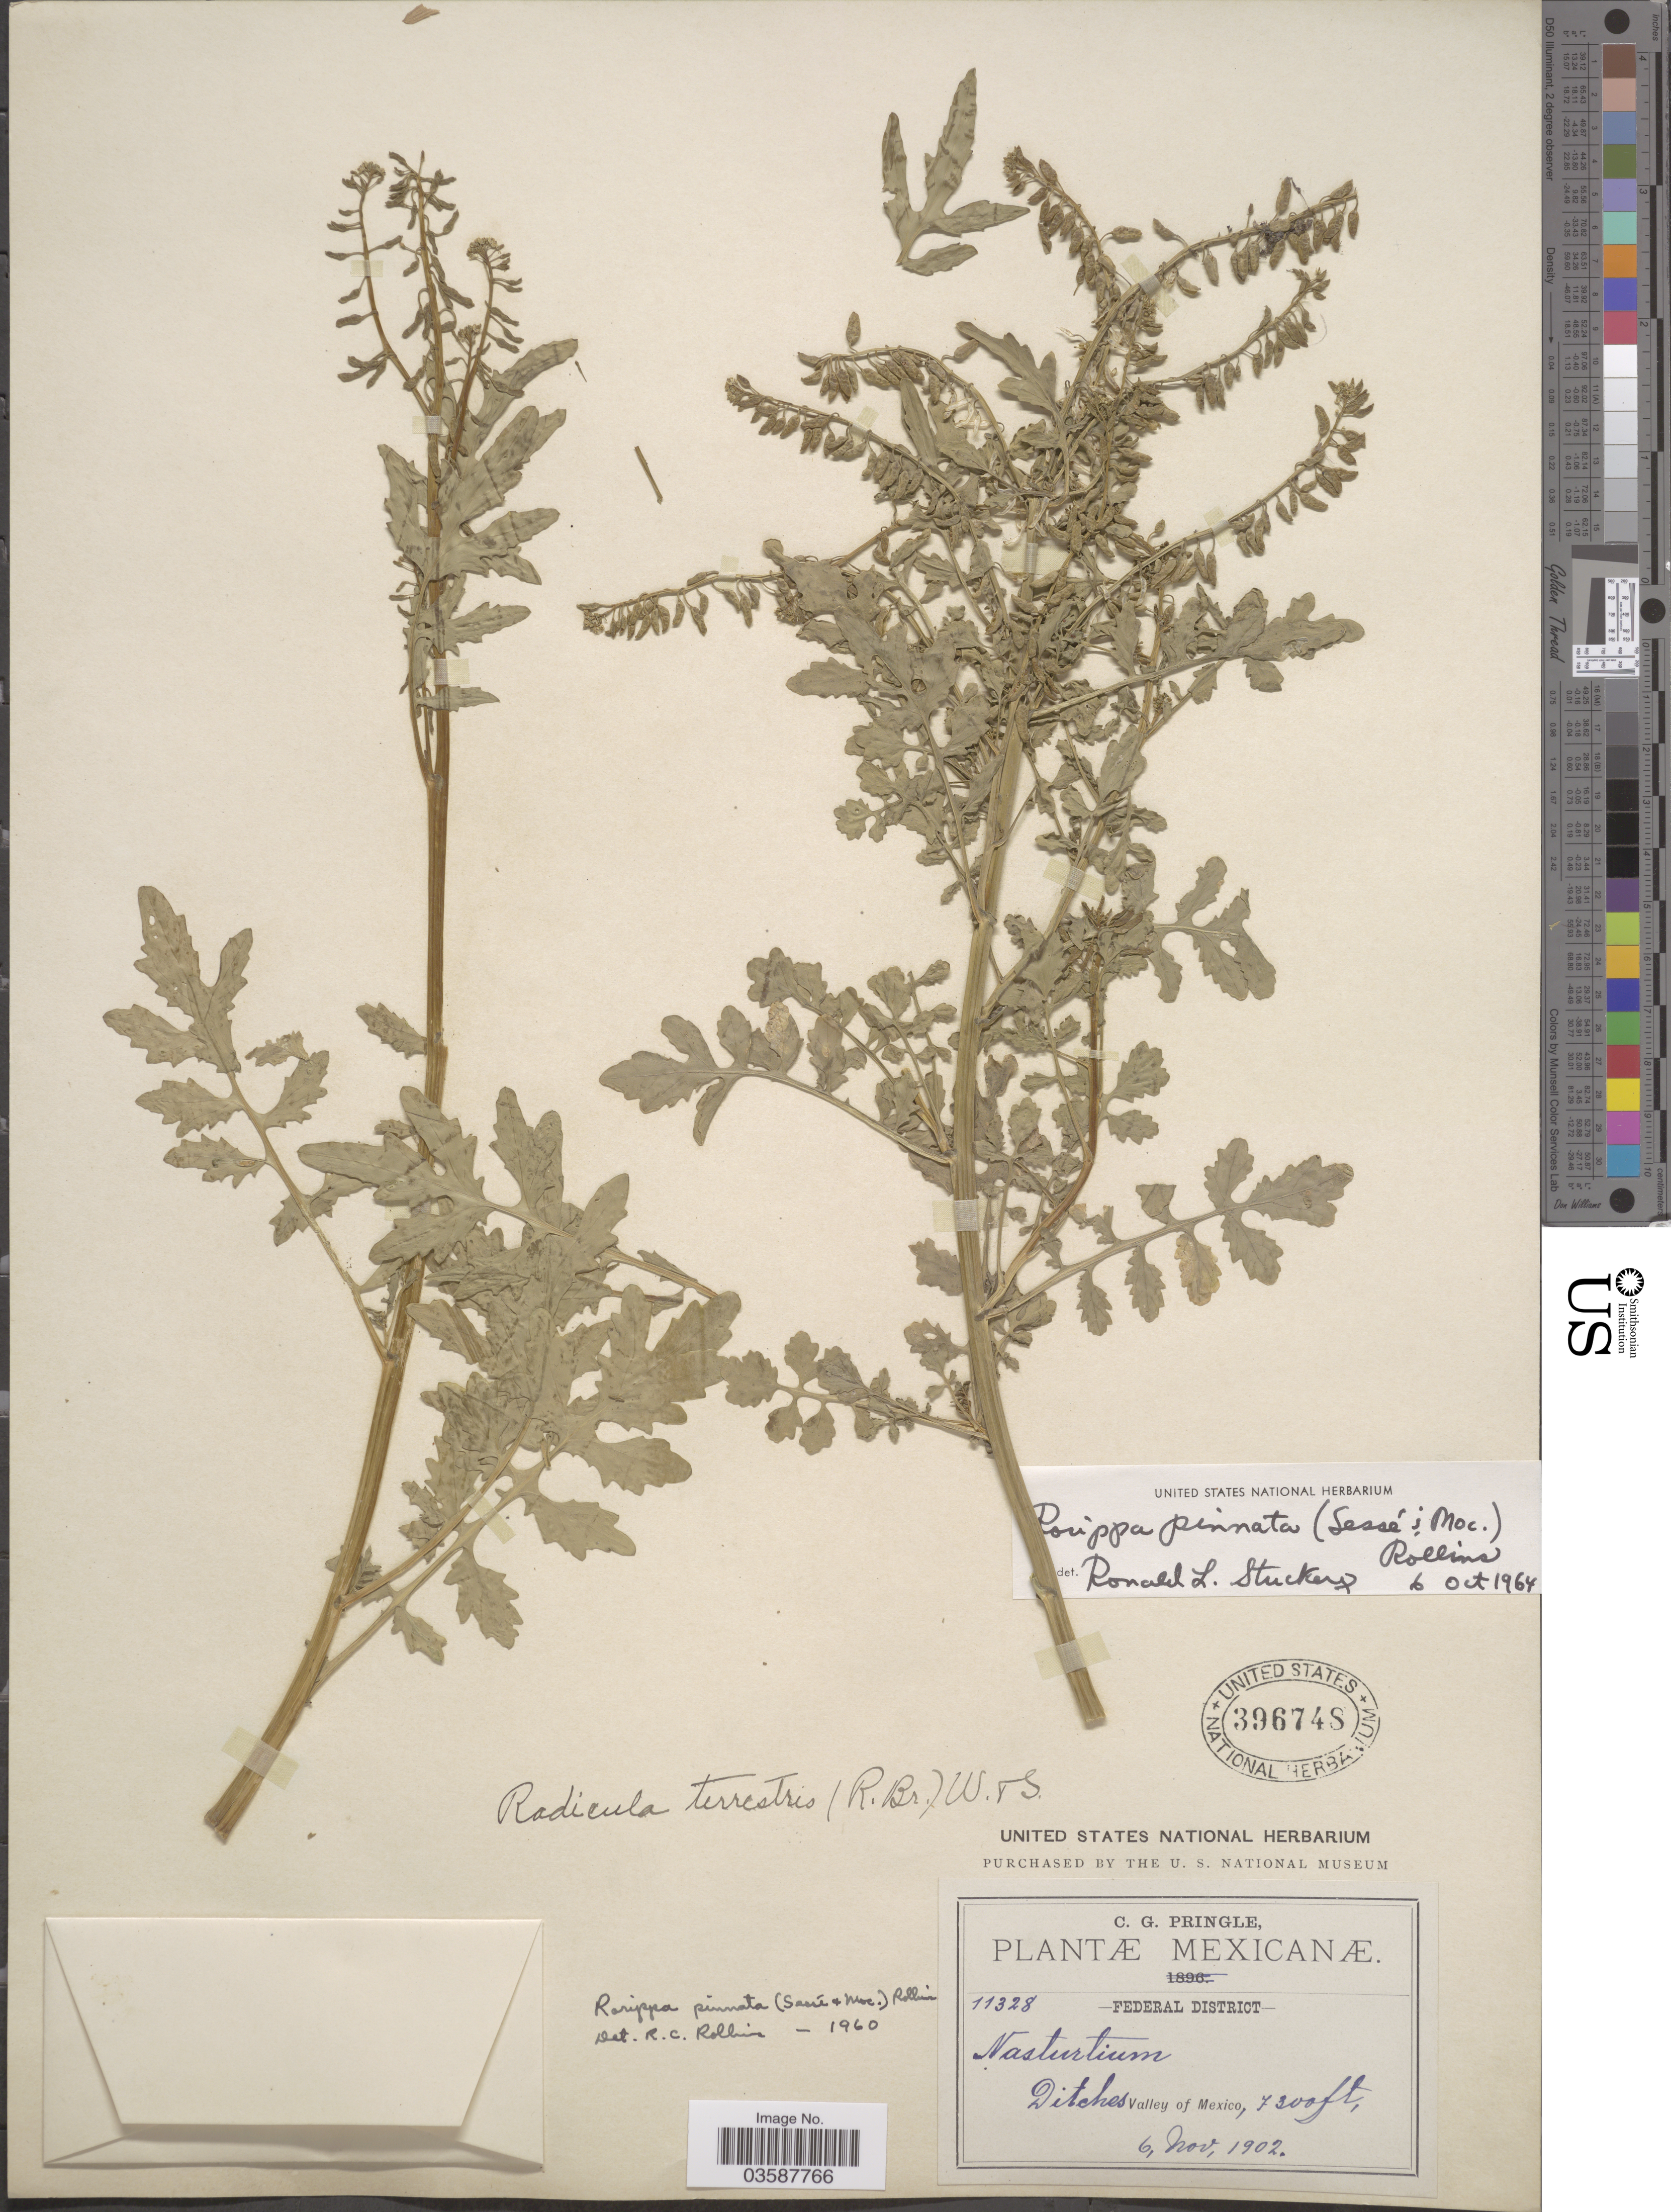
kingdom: Plantae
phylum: Tracheophyta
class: Magnoliopsida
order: Brassicales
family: Brassicaceae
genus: Rorippa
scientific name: Rorippa pinnata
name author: (Sessé & Moc.) Rollins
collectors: C. G. Pringle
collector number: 11328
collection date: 1902-11-06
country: Mexico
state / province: Distrito Federal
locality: Federal District. Ditches valley of Mexico.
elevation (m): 2225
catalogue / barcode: US 396748